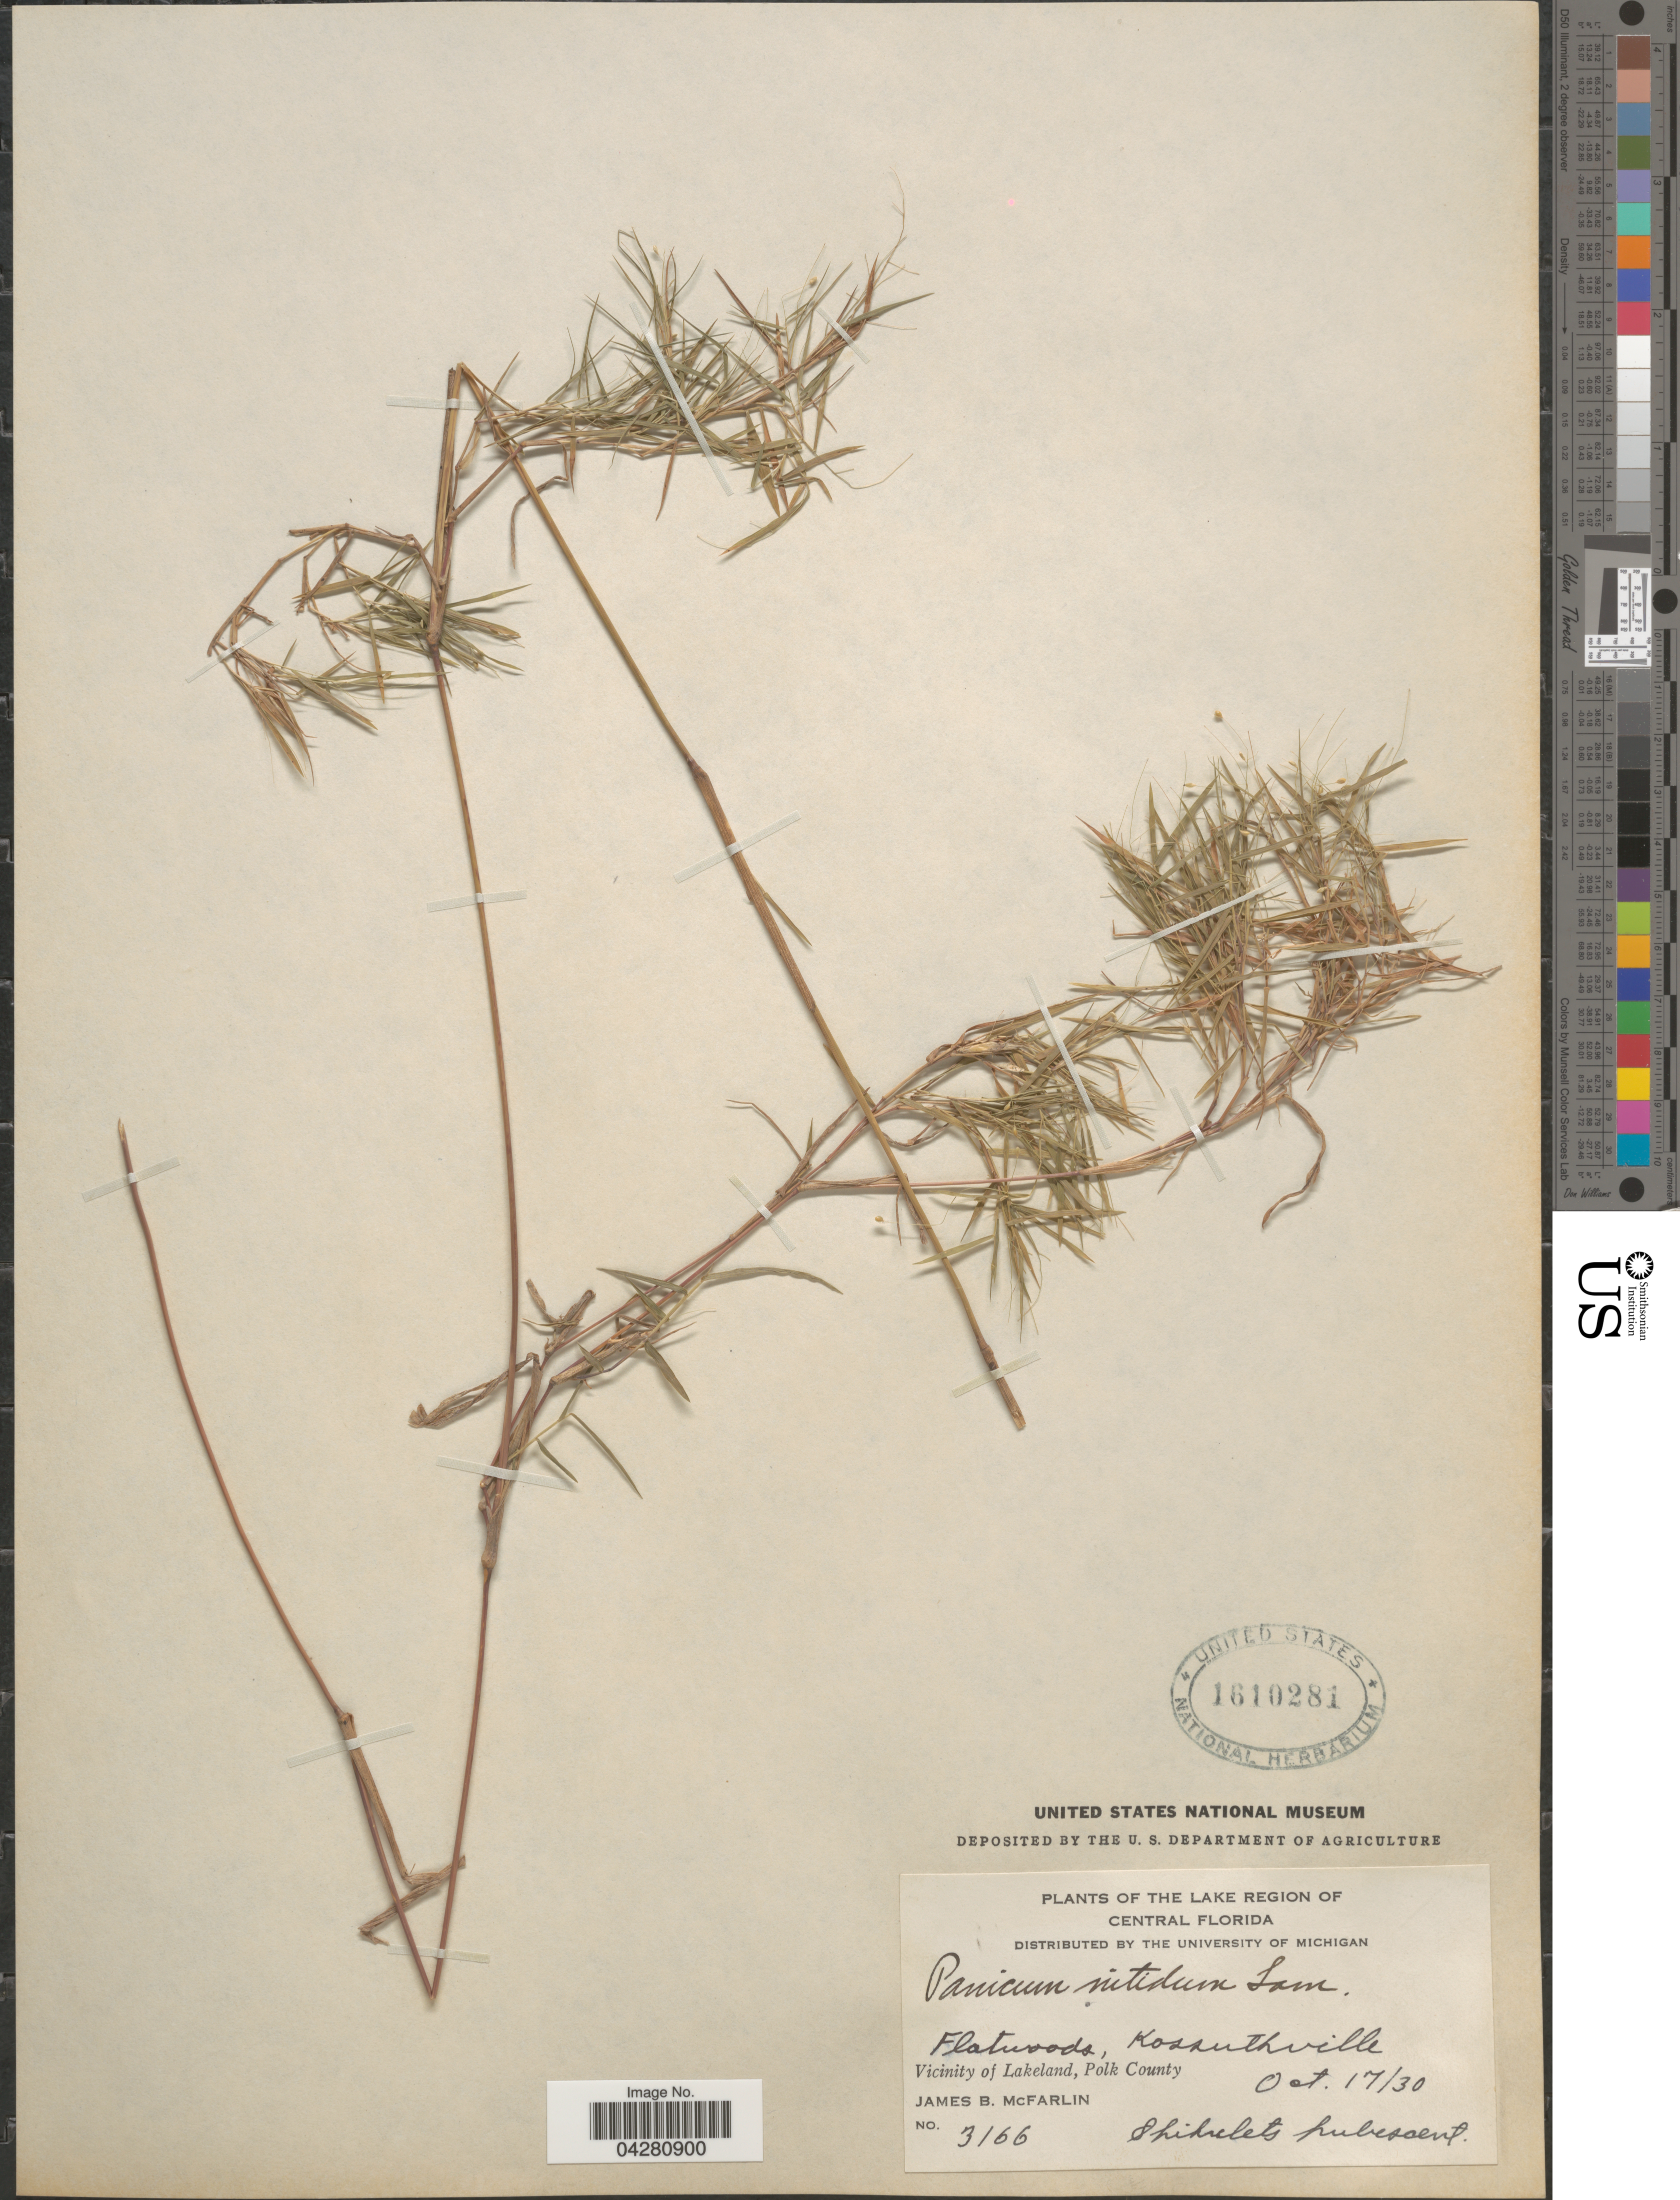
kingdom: Plantae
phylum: Tracheophyta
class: Liliopsida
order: Poales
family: Poaceae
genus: Dichanthelium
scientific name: Dichanthelium dichotomum var. dichotomum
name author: (L.) Gould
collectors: J. McFarlin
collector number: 3166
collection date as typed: Transcribed d/m/y: 17/10/30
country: United States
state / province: Florida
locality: The Lake Region of Central Florida. Flatwoods, Kossuthville. Vicinity of Lakeland, Polk County.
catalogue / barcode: US 1610281